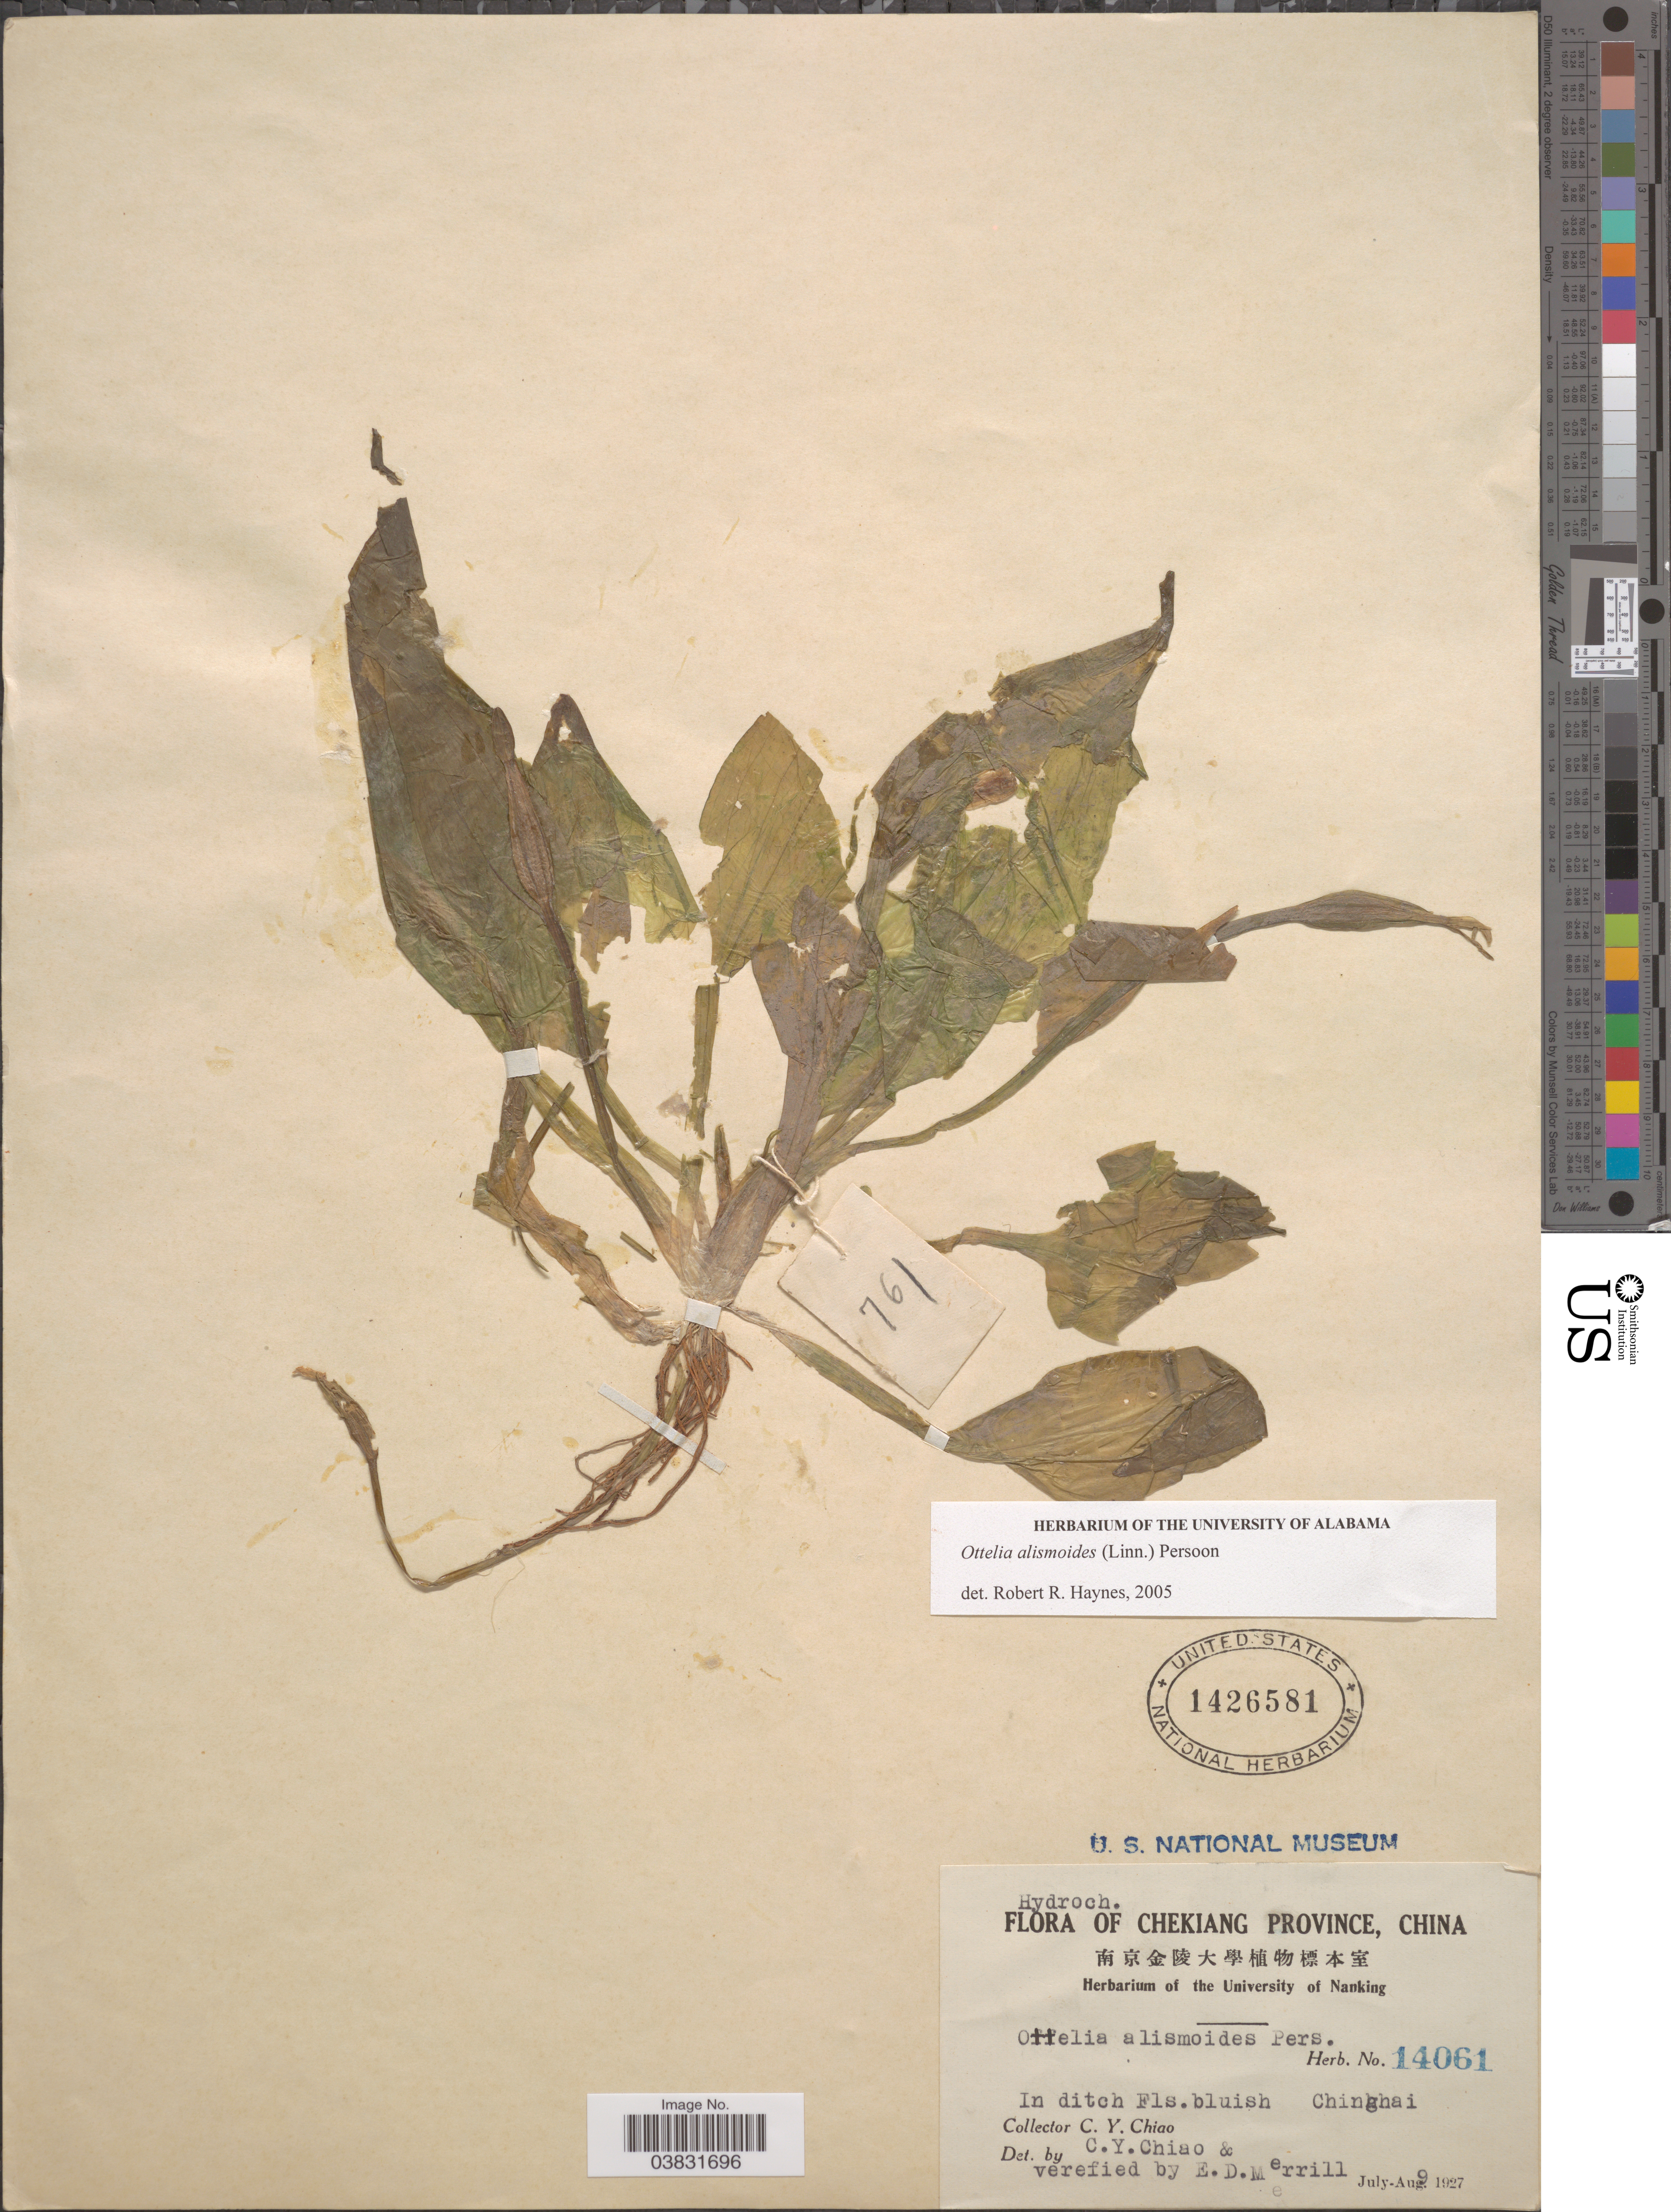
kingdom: Plantae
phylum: Tracheophyta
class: Liliopsida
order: Alismatales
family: Hydrocharitaceae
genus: Ottelia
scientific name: Ottelia alismoides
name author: Pers.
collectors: C. Y. Chiao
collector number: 14061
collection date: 1927-08-09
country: China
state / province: Zhejiang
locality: Chekiang Province. Chinghai.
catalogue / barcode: US 1426581